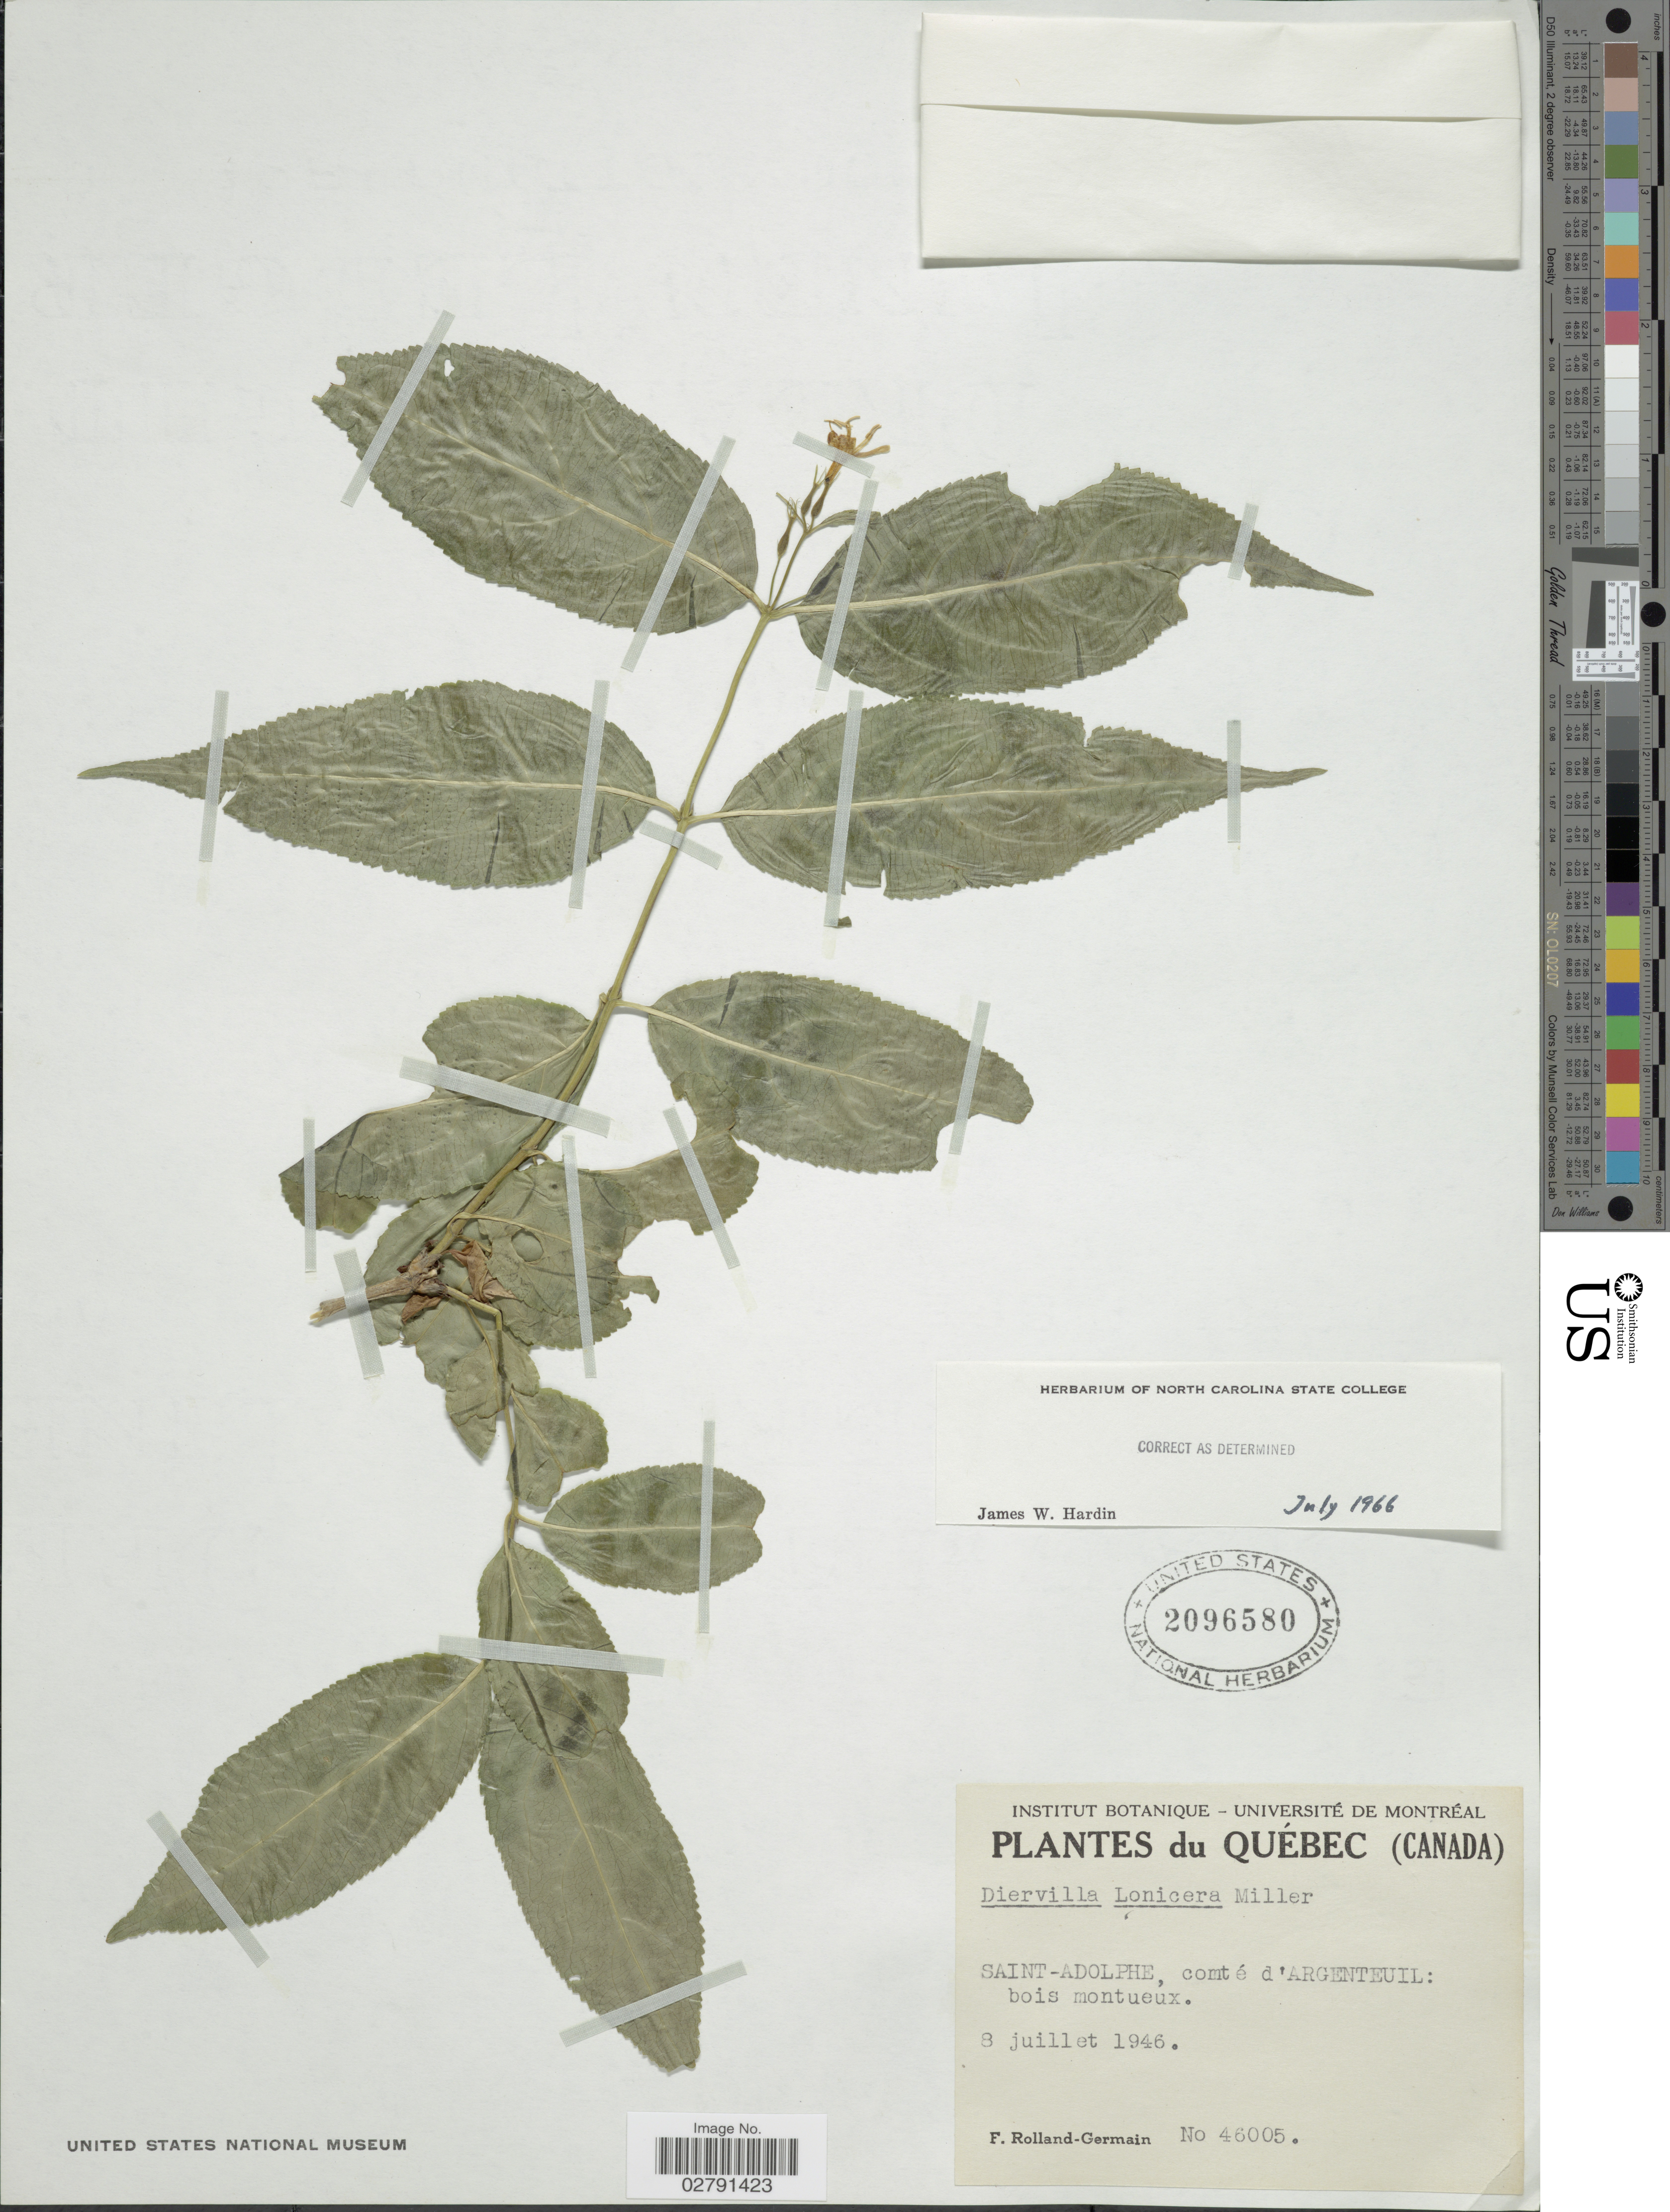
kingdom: Plantae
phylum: Tracheophyta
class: Magnoliopsida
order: Dipsacales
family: Caprifoliaceae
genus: Diervilla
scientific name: Diervilla lonicera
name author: Mill.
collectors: Rolland-Germain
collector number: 46005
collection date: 1946-07-08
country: Canada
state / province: Quebec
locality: Saint-Adolphe, comté d'Argenteuil: bois montueux.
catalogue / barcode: US 2096580